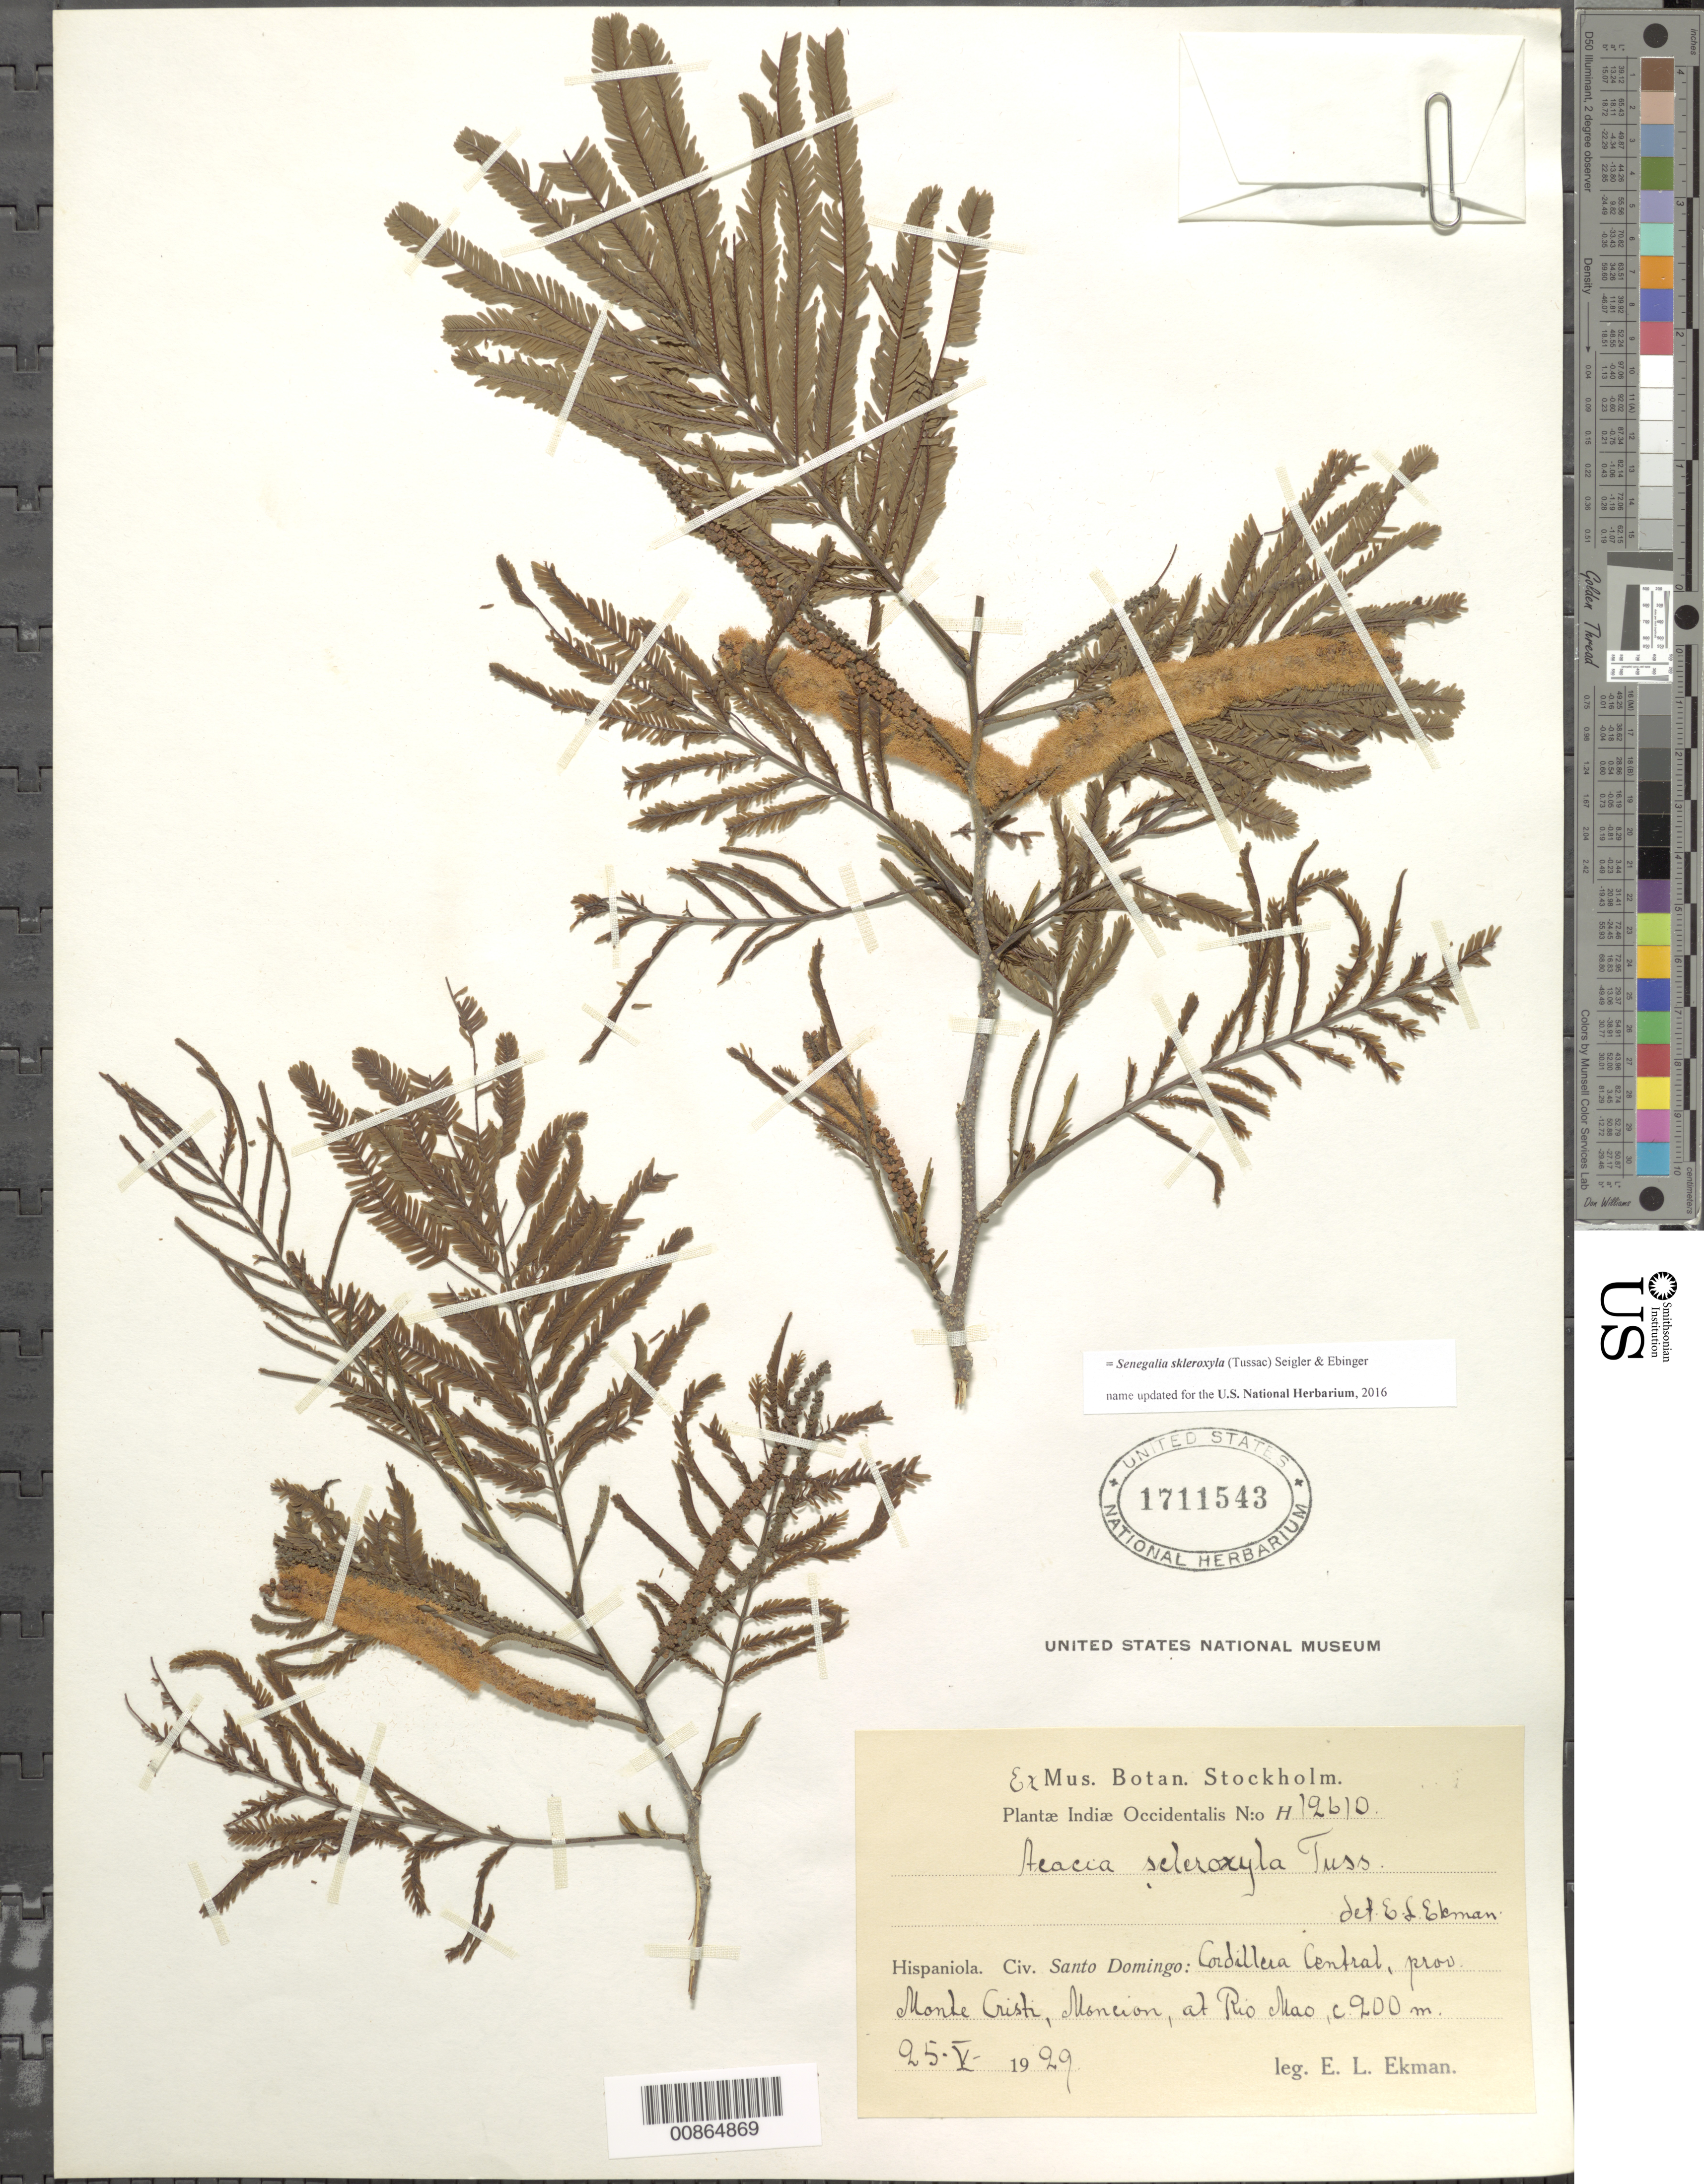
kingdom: Plantae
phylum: Tracheophyta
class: Magnoliopsida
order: Fabales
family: Fabaceae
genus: Parasenegalia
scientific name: Parasenegalia skleroxyla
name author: (Tussac) Seigler & Ebinger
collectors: E. L. Ekman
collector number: H 12610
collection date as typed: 25 May 1929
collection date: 1929-05-25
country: Dominican Republic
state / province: Monte Cristi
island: Hispaniola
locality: Cordillera Central, Monción, at Río Mao.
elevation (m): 200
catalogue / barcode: US 1711543